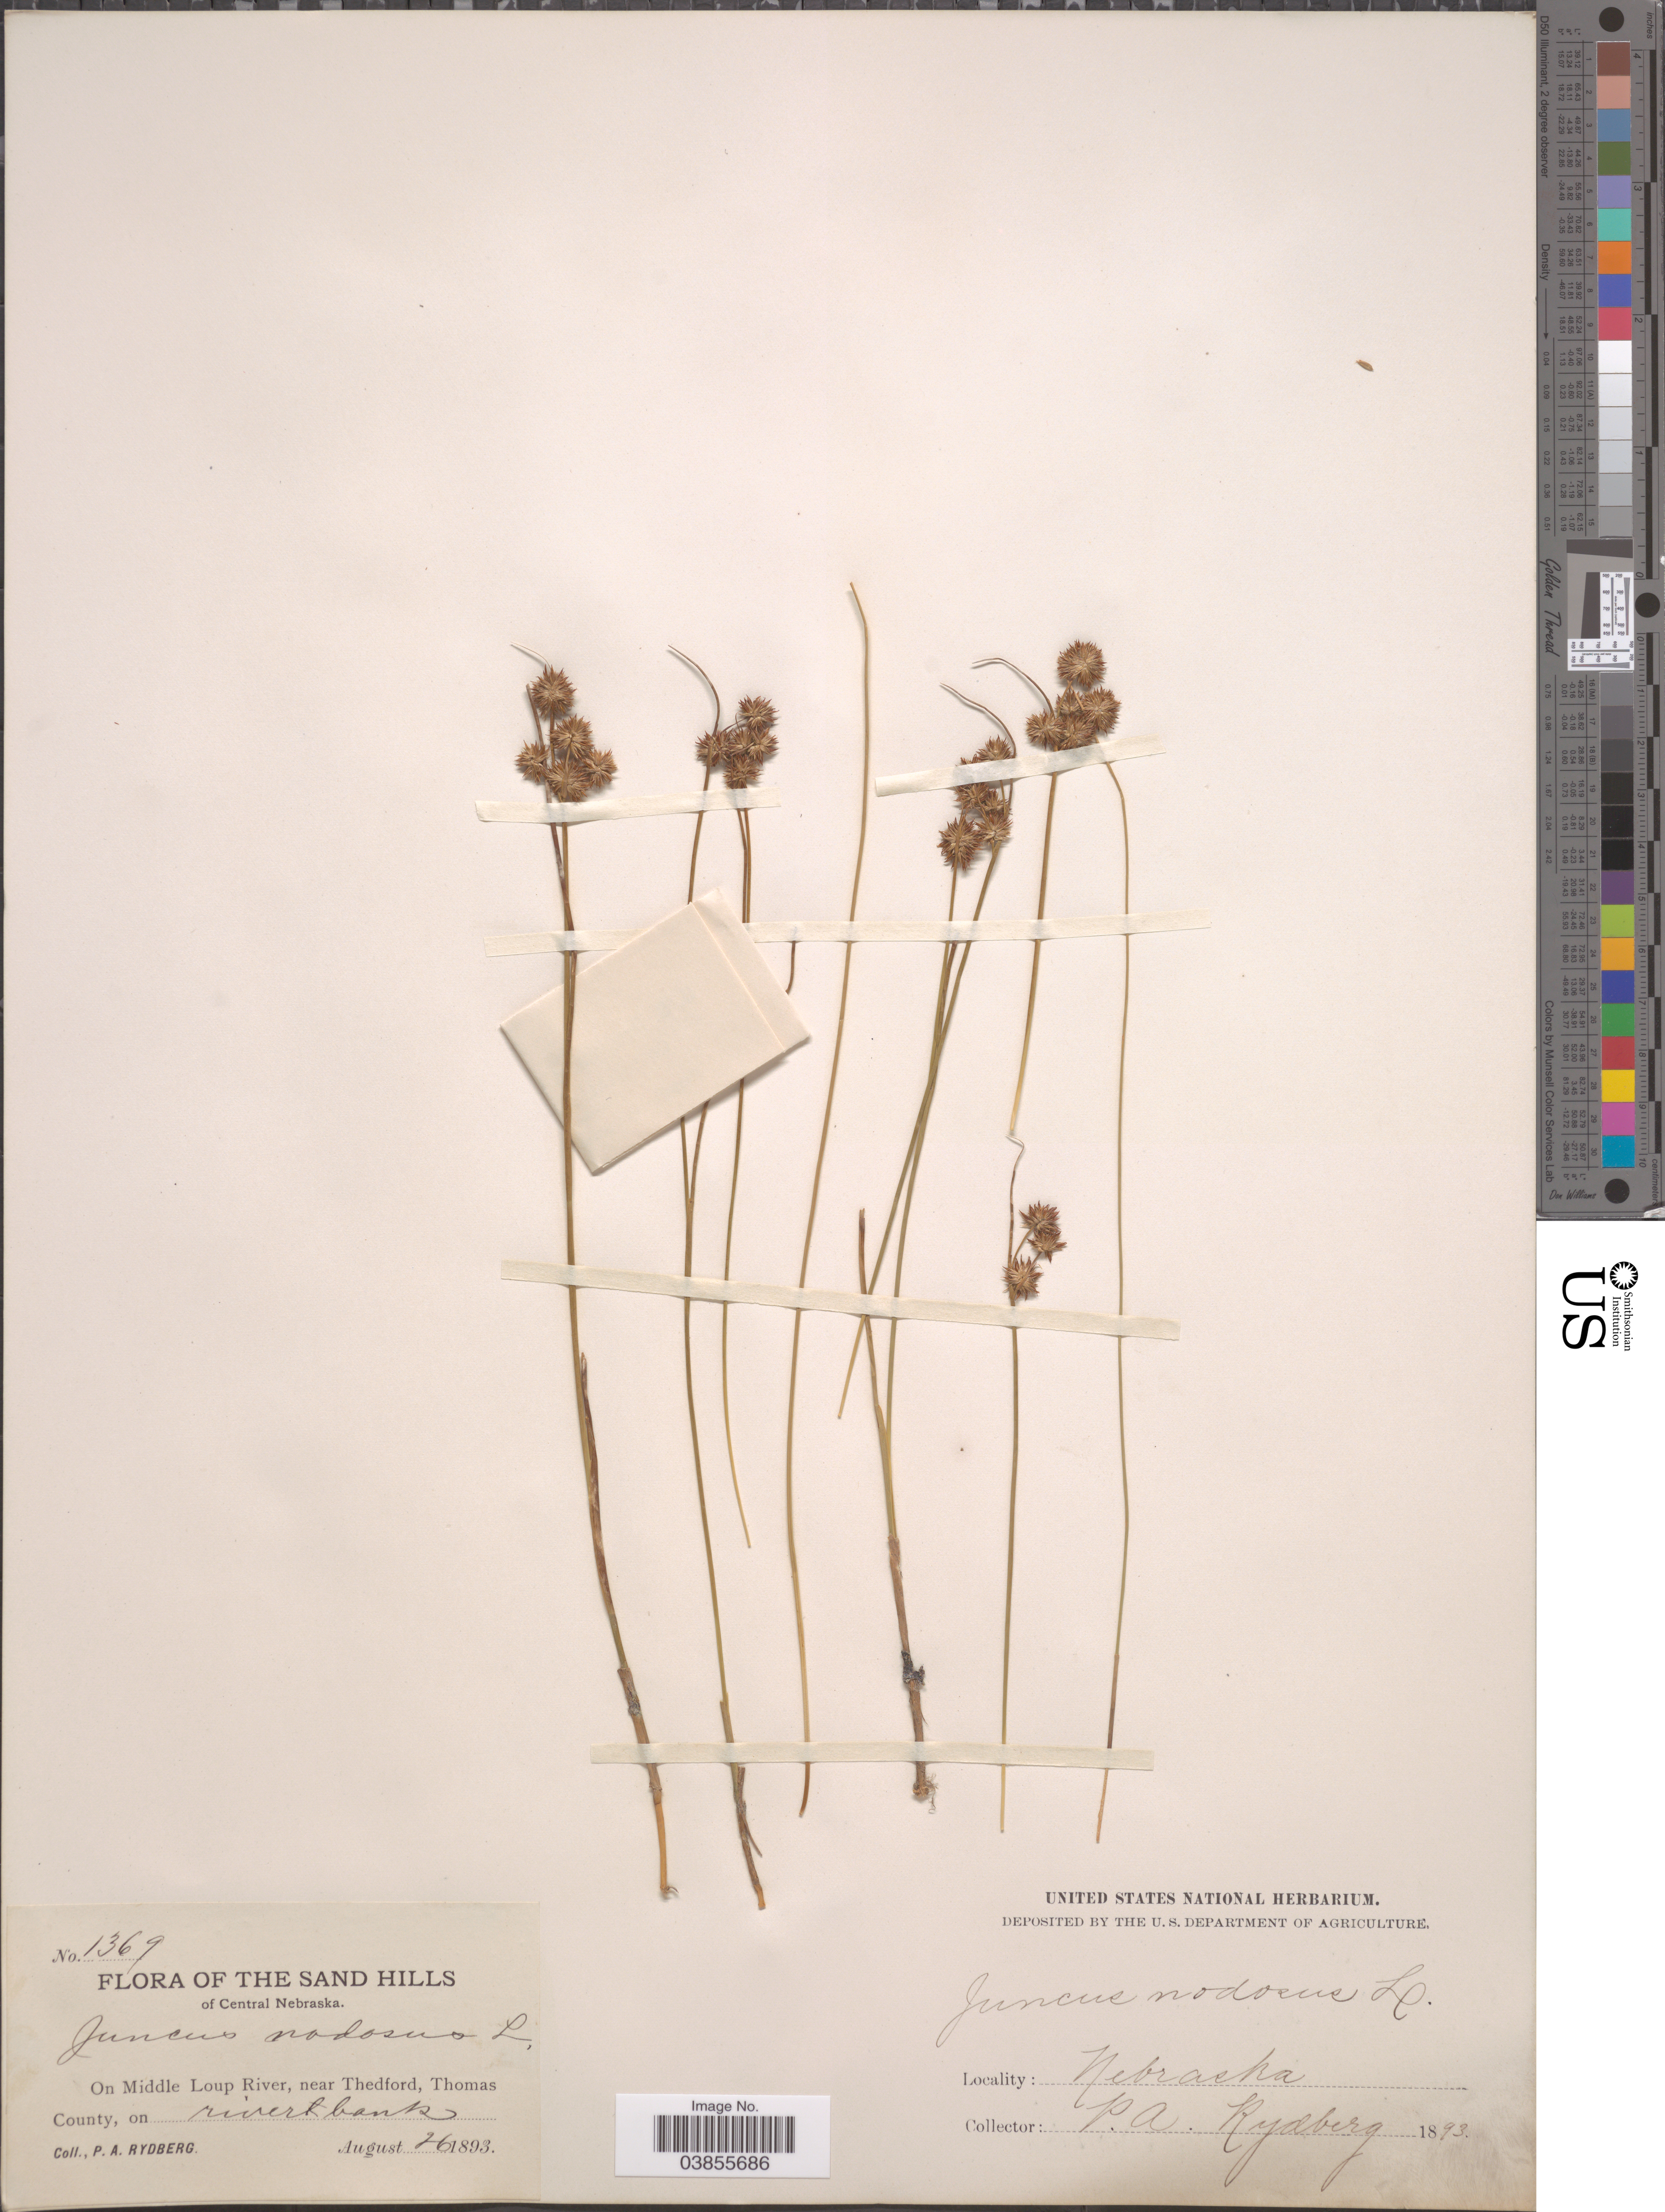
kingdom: Plantae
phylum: Tracheophyta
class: Liliopsida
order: Poales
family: Juncaceae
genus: Juncus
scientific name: Juncus nodosus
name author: L.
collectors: P. A. Rydberg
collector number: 1369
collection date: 1893-08-26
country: United States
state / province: Nebraska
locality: Sand Hills of Central Nebraska. On Middle Loup River, near Thedford, Thomas County.